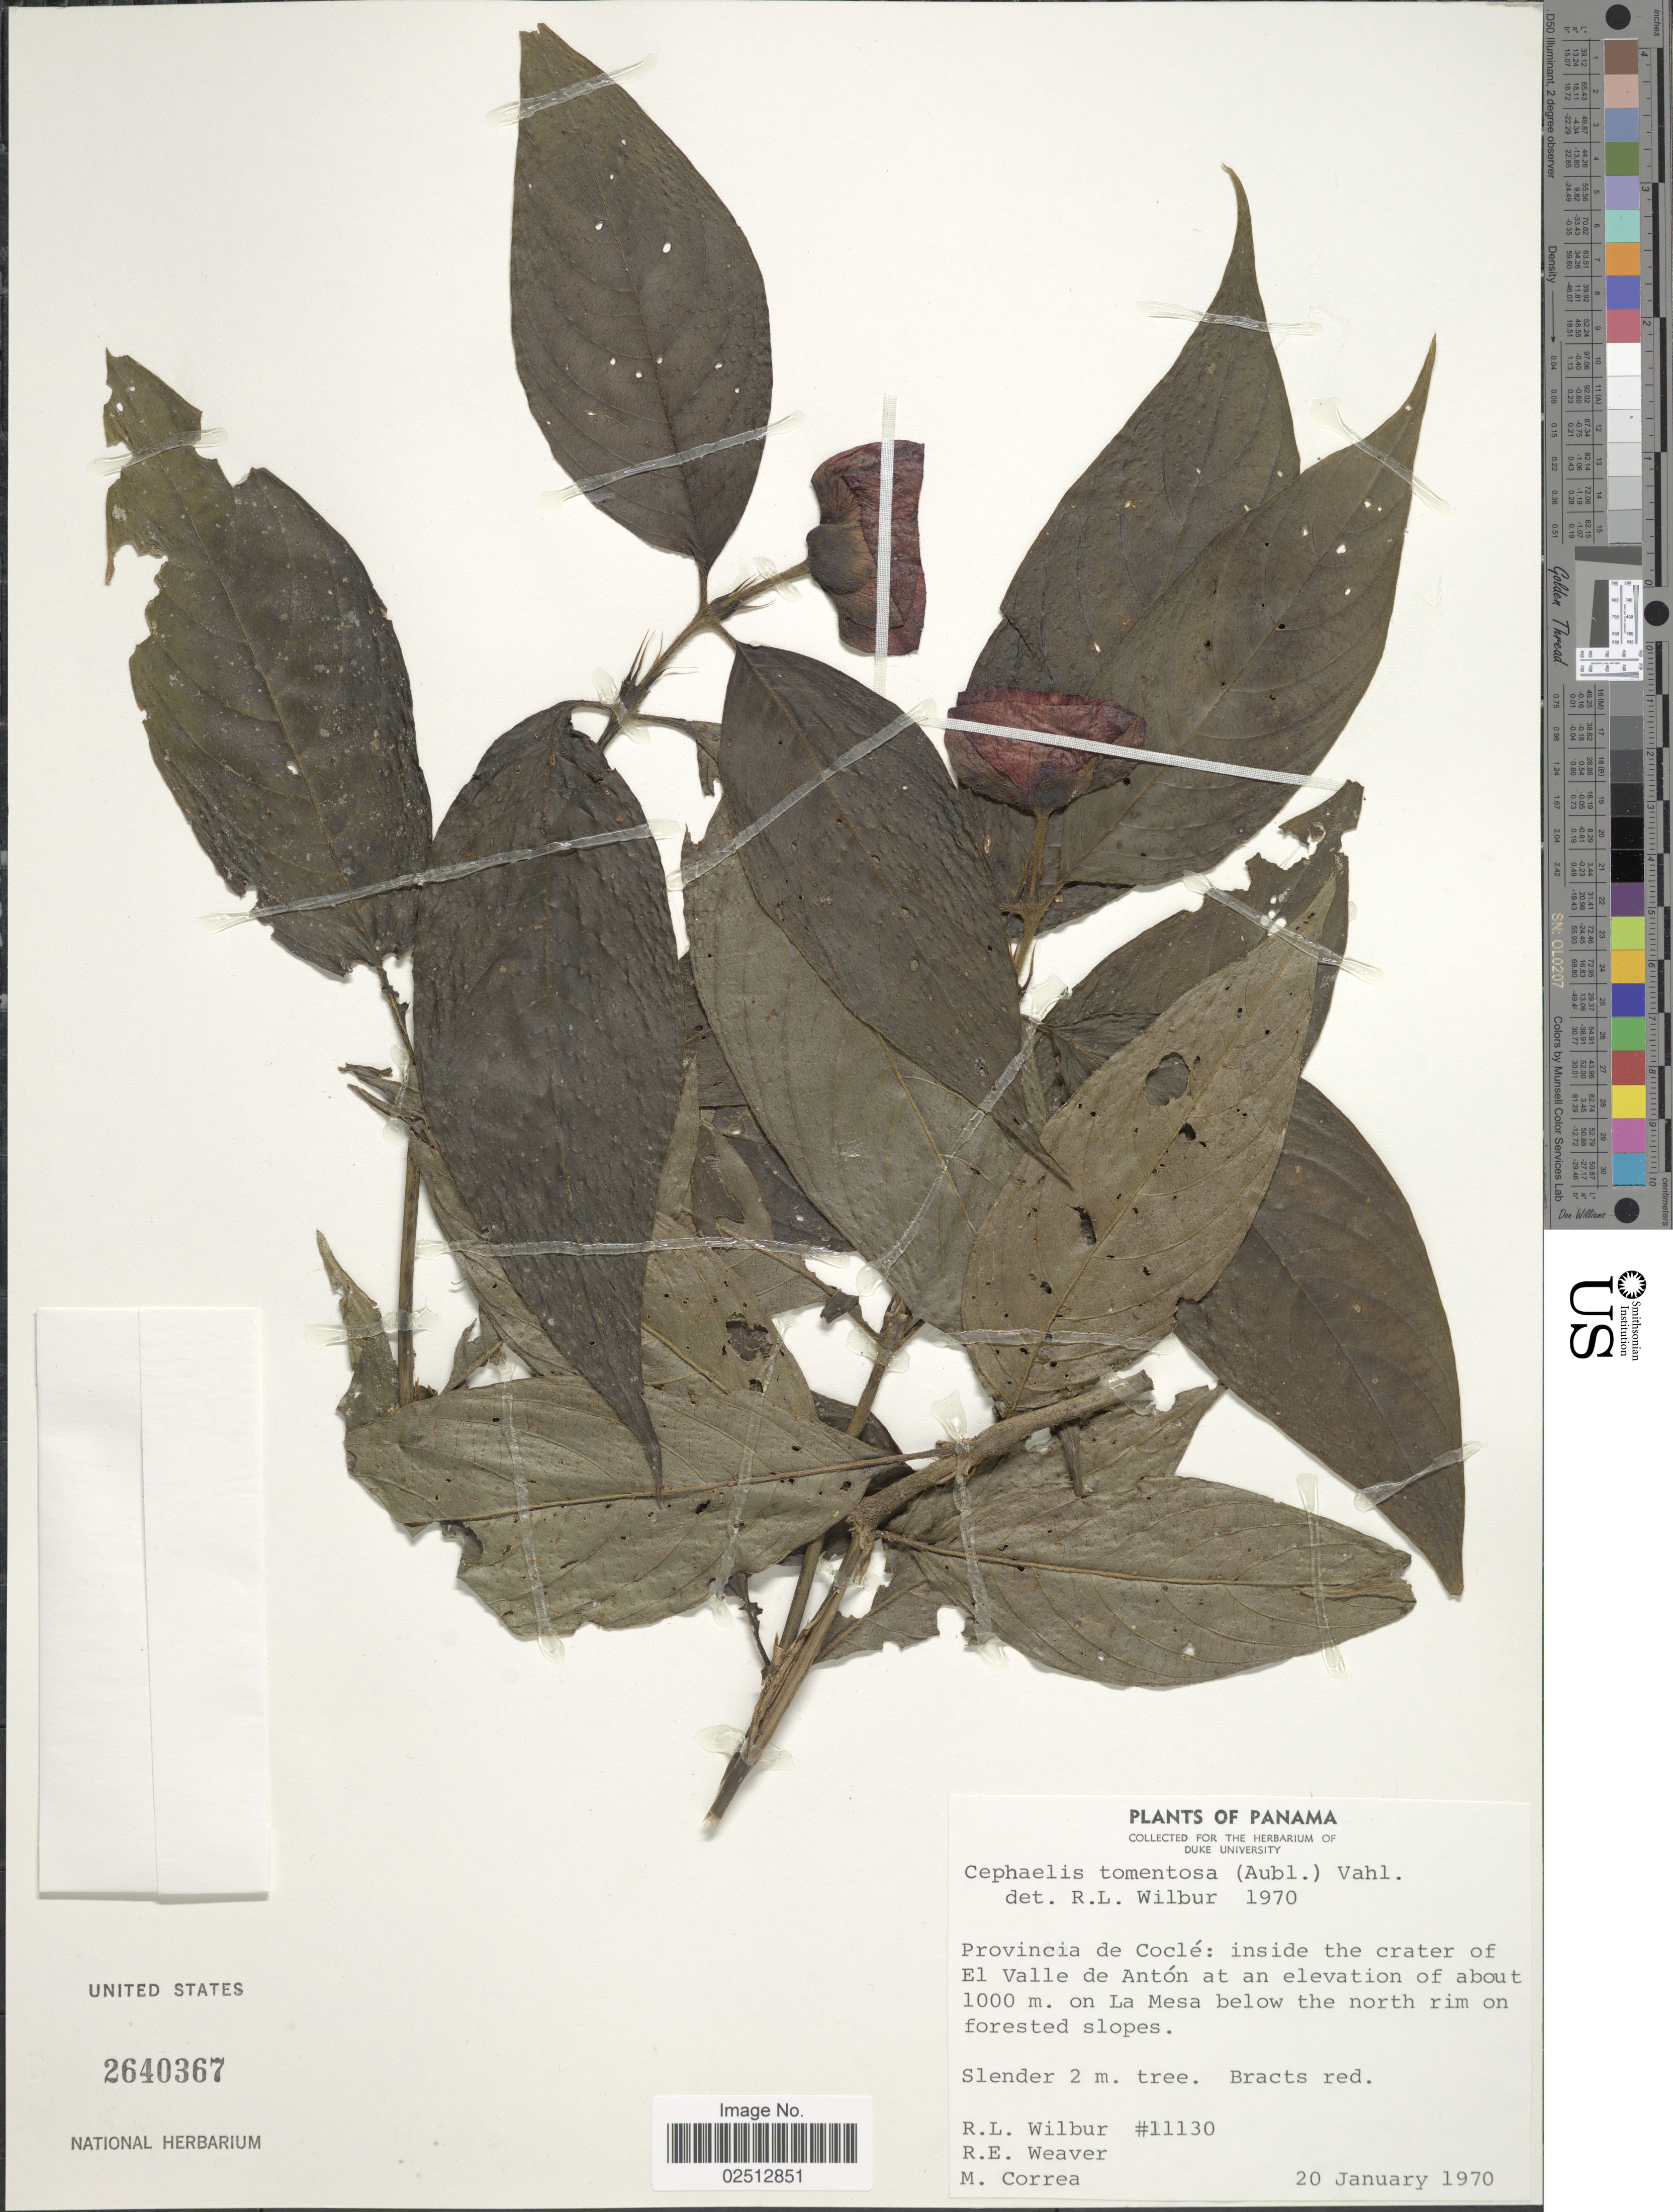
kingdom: Plantae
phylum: Tracheophyta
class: Magnoliopsida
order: Gentianales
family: Rubiaceae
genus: Psychotria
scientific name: Psychotria poeppigiana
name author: Müll. Arg.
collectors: R. L. Wilbur, R. E. Weaver & M. Correa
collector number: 11130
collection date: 1970-01-20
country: Panama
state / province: Coclé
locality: Provincia de Cocle: inside the crater of El Valle de Anton, on La Mesa below the north rim on forested slopes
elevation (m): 1000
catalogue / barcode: US 2640367